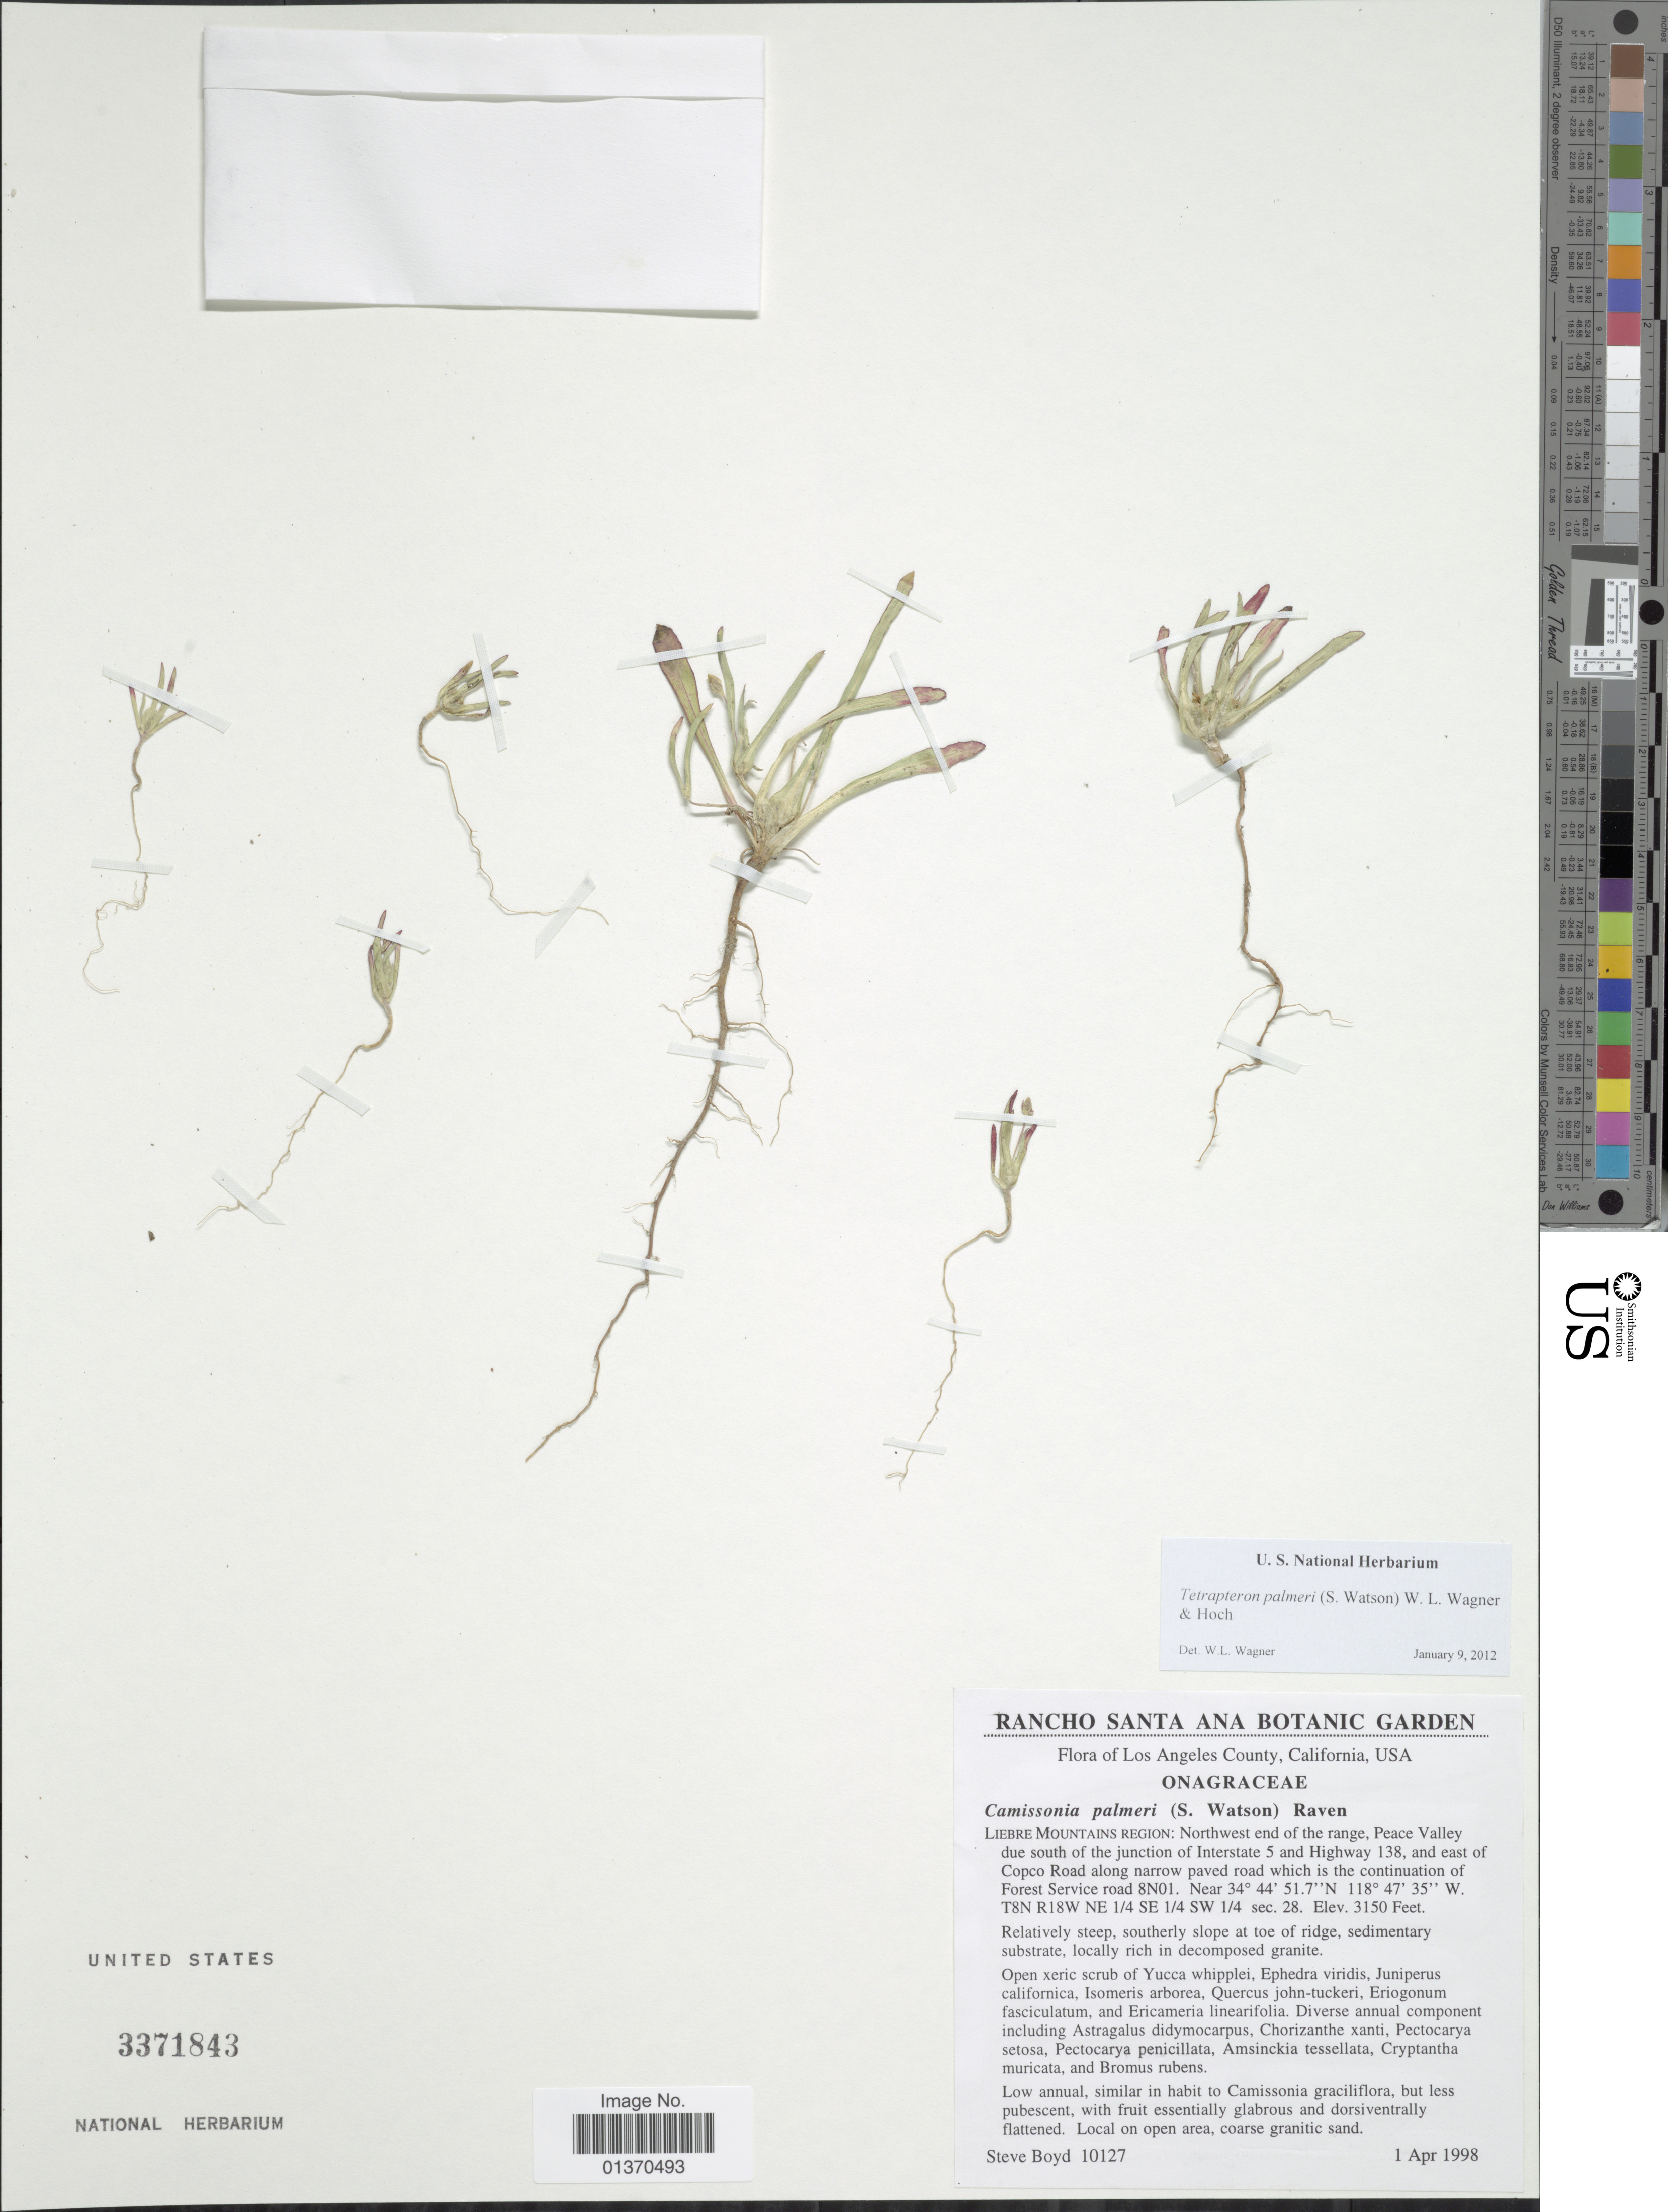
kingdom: Plantae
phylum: Tracheophyta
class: Magnoliopsida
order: Myrtales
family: Onagraceae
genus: Tetrapteron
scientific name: Tetrapteron palmeri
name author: (S. Watson) W.L. Wagner & Hoch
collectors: S. Boyd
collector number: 10127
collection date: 1998-04-01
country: United States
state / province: California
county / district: Los Angeles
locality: Los Angeles County, Liebre Mountains Region: Northwest end of the range, Peace Valley due south of the junction of Interstate 5 and Highway 138, and east of Copco Road along narrow paved road which is the continuation of Forest Service road 8N01, T8N R18W NE 1/4 SE 1/4 SW 1/4 sec. 28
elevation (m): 960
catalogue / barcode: US 3371843